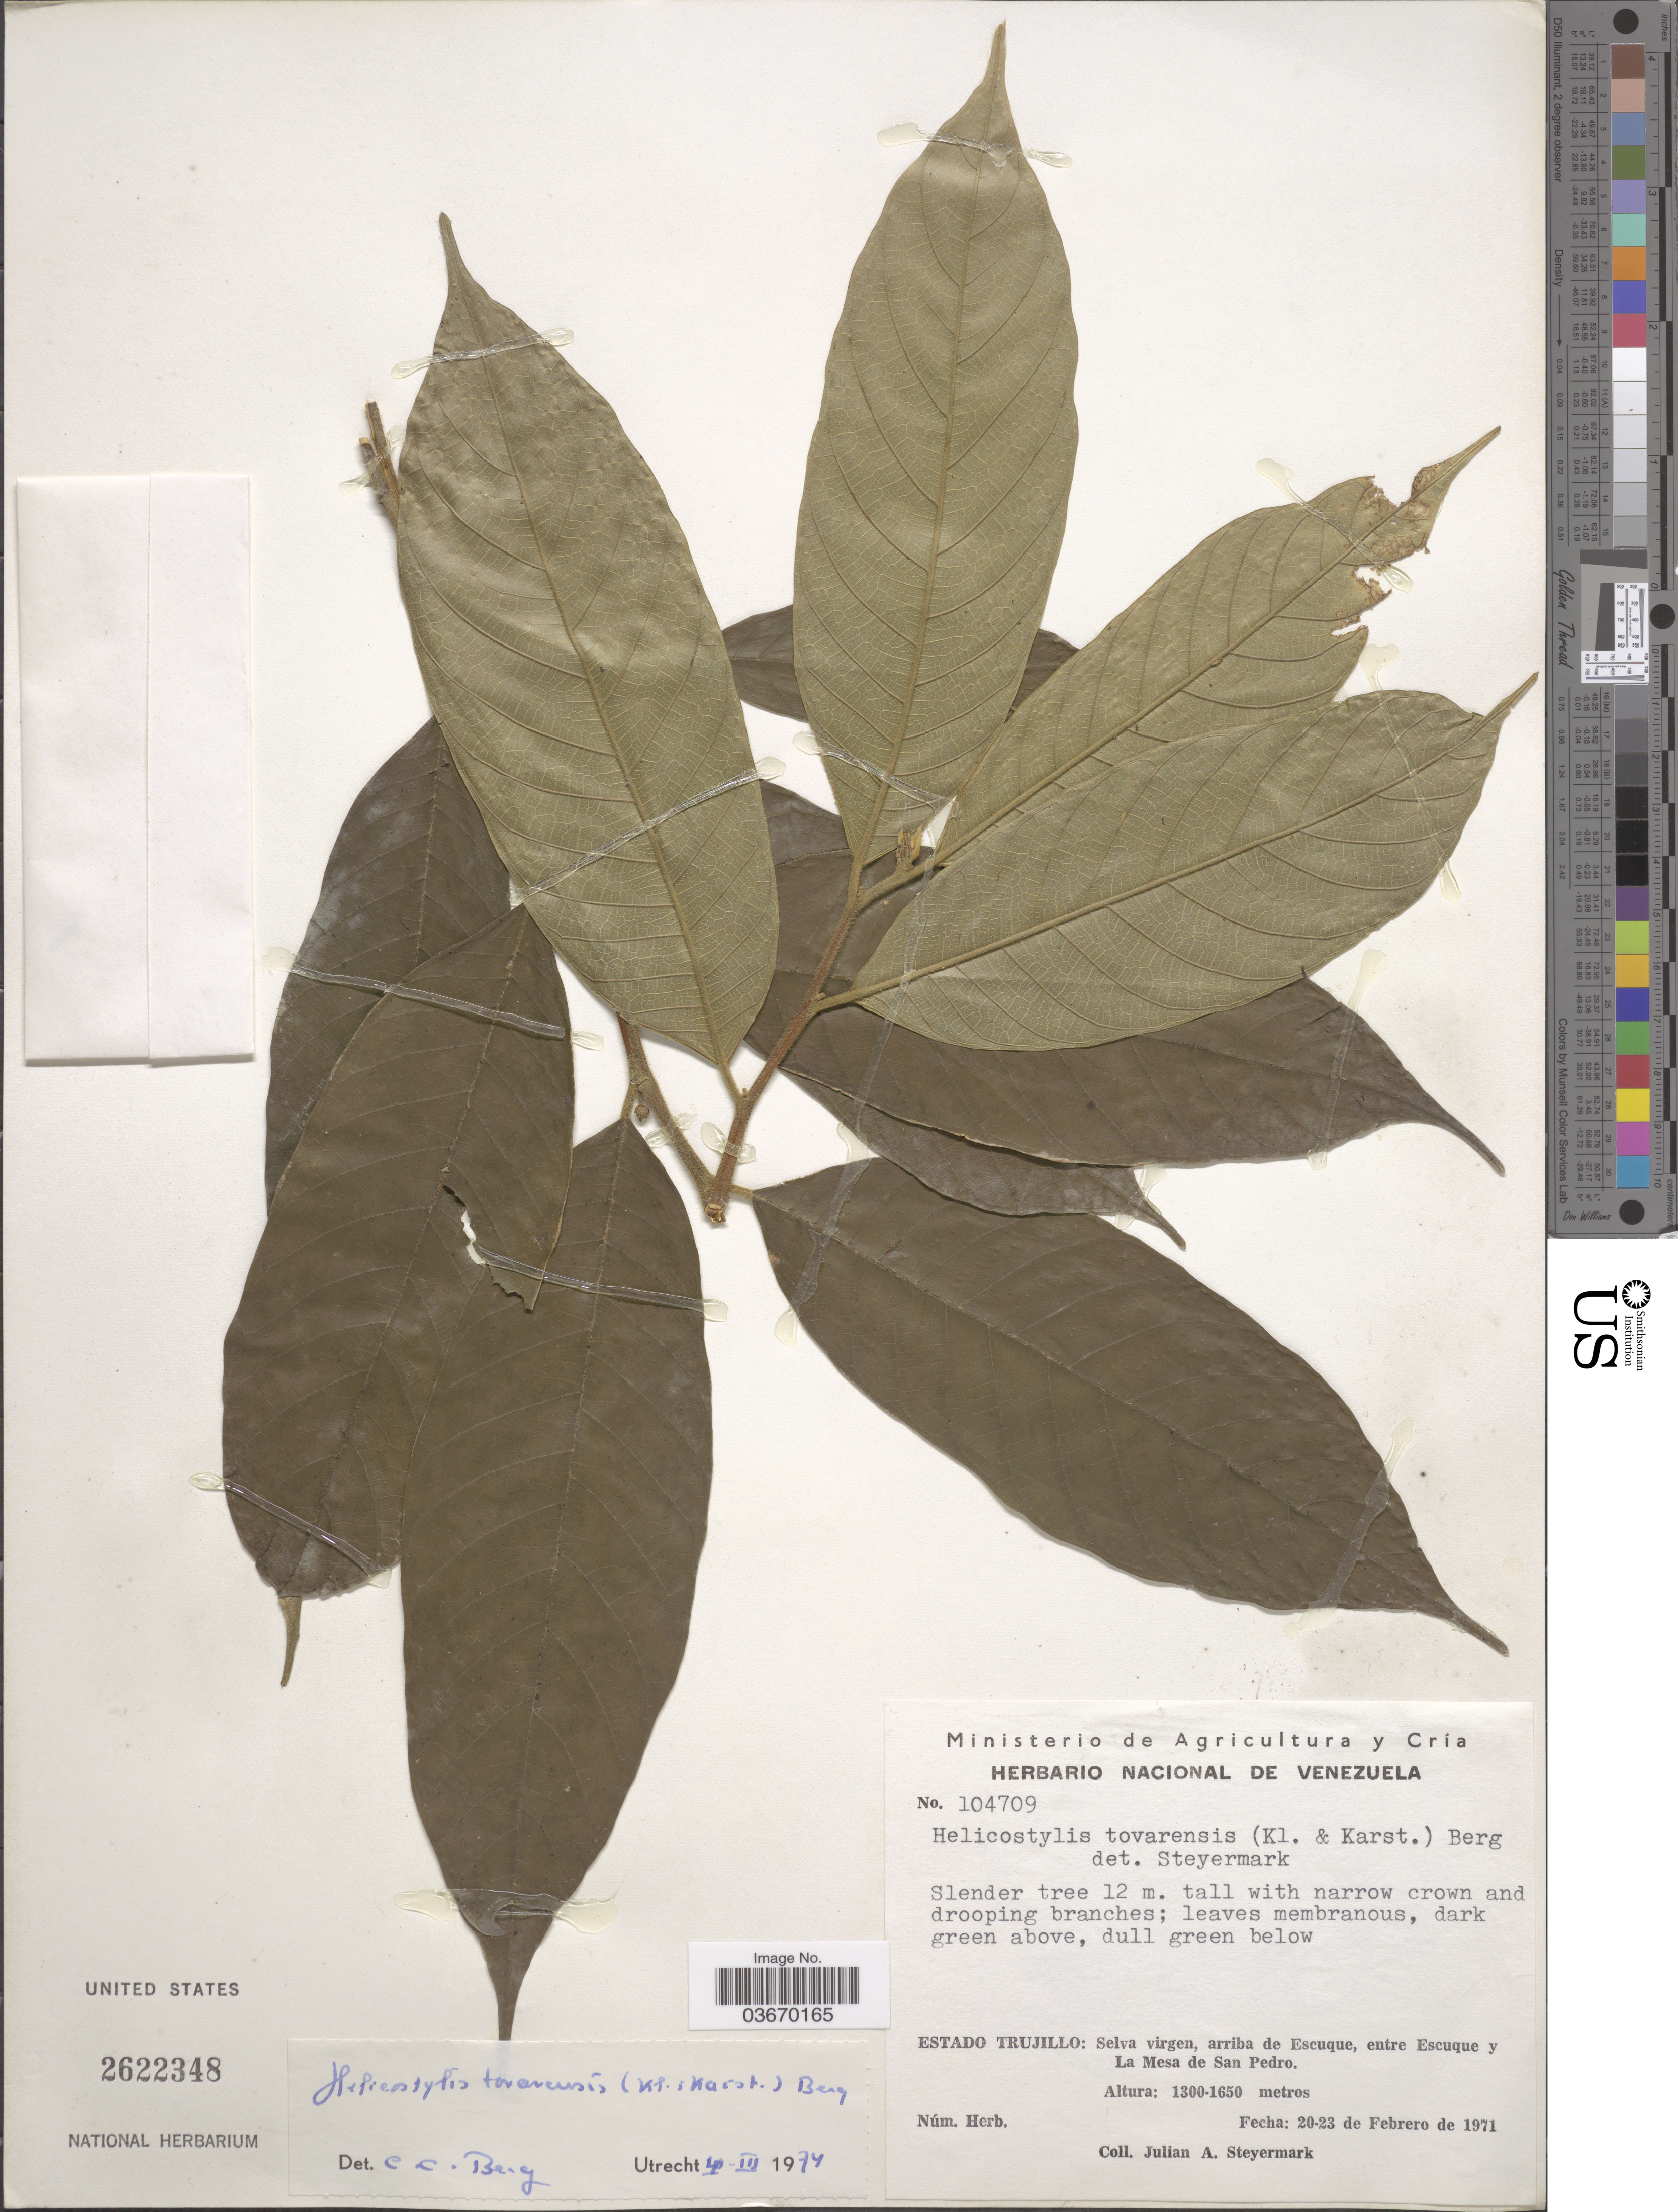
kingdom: Plantae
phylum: Tracheophyta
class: Magnoliopsida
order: Rosales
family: Moraceae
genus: Helicostylis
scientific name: Helicostylis tovarensis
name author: (Klotzsch & H. Karst.) C.C. Berg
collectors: J. Steyermark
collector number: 104709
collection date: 1971-02-20/1971-02-23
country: Venezuela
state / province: Trujillo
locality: Estado Trujillo: Selva virgen, arriba de Escuque, entre Escuque y La Mesa de San Pedro.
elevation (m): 1300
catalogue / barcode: US 2622348